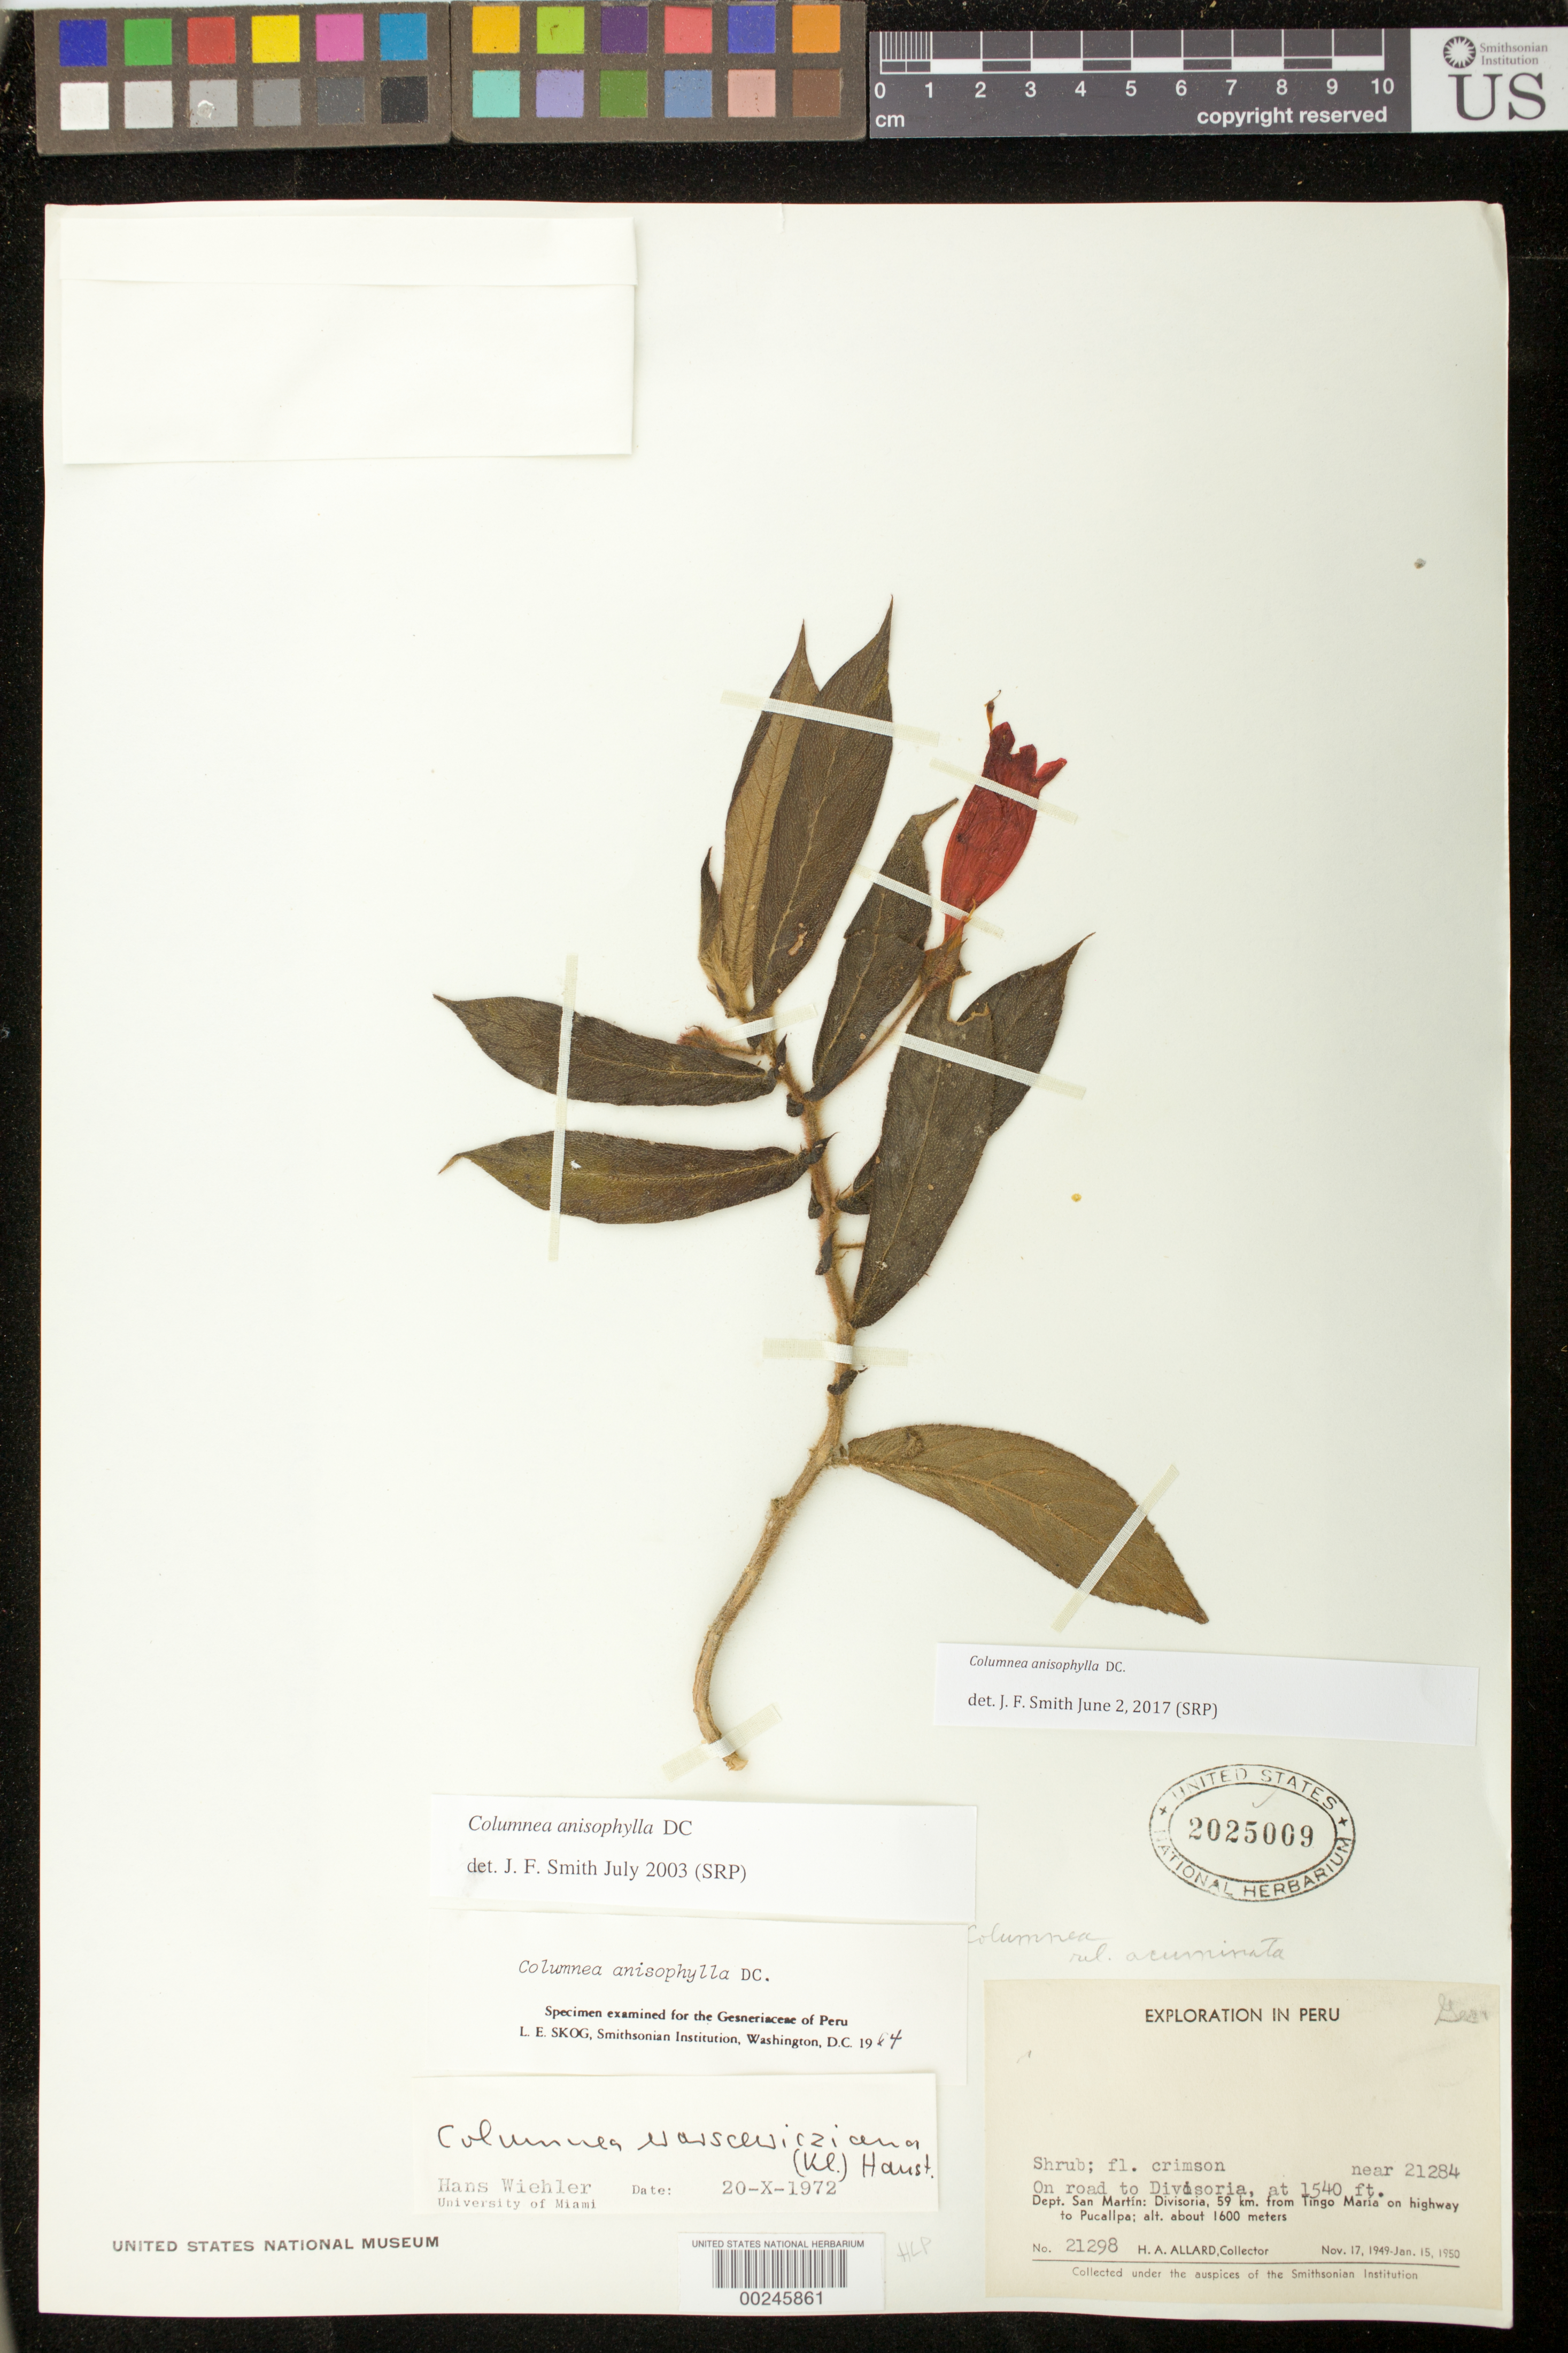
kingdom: Plantae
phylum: Tracheophyta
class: Magnoliopsida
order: Lamiales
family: Gesneriaceae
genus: Columnea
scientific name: Columnea anisophylla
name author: DC.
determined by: Skog, Laurence E.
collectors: H. A. Allard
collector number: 21298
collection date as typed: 1949-50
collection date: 1949/1950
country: Peru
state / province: San Martín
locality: Divisoria, 59 km from Tingo Maria on highway to Pucallpa, on road to Divisoria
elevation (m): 1600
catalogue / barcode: US 2025009